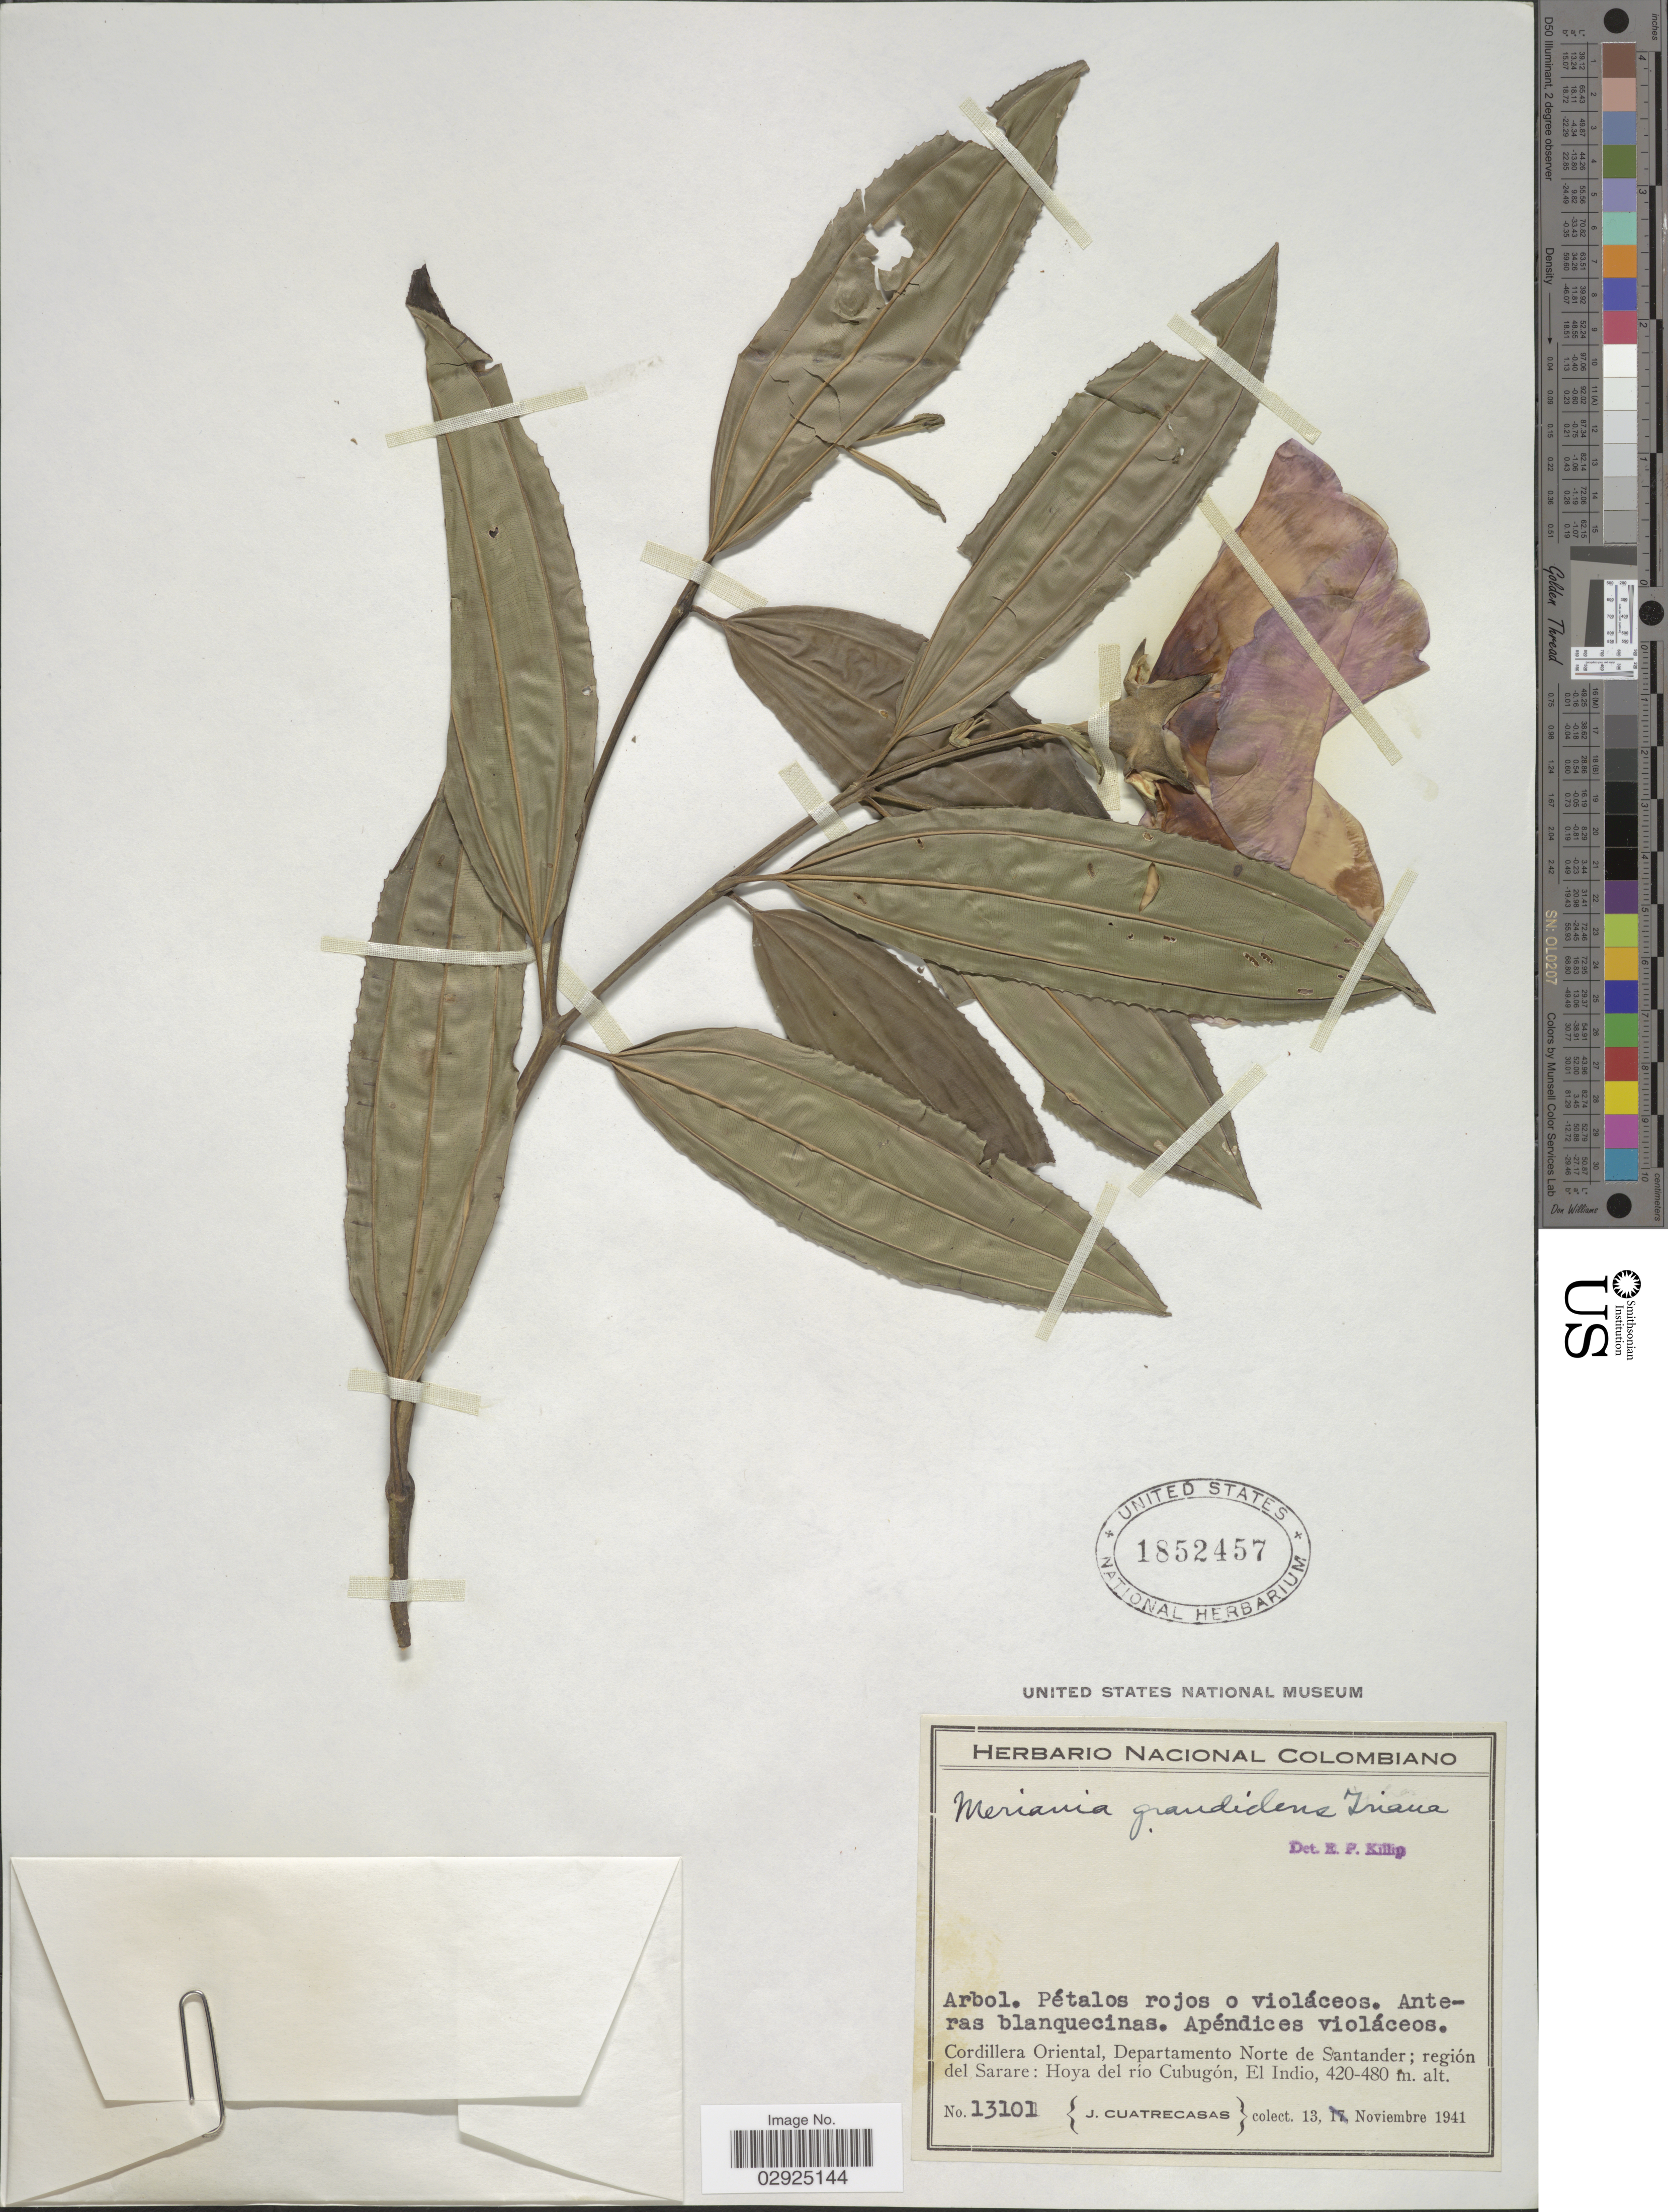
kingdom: Plantae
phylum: Tracheophyta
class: Magnoliopsida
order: Myrtales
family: Melastomataceae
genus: Meriania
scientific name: Meriania grandidens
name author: Triana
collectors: J. Cuatrecasas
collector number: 13101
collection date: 1941-11-13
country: Colombia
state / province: Norte de Santander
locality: Cordillera Oriental, Departamento Norte de Santander; región del Sarare: Hoya del río Cubugón, El Indio.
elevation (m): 420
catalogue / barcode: US 1852457